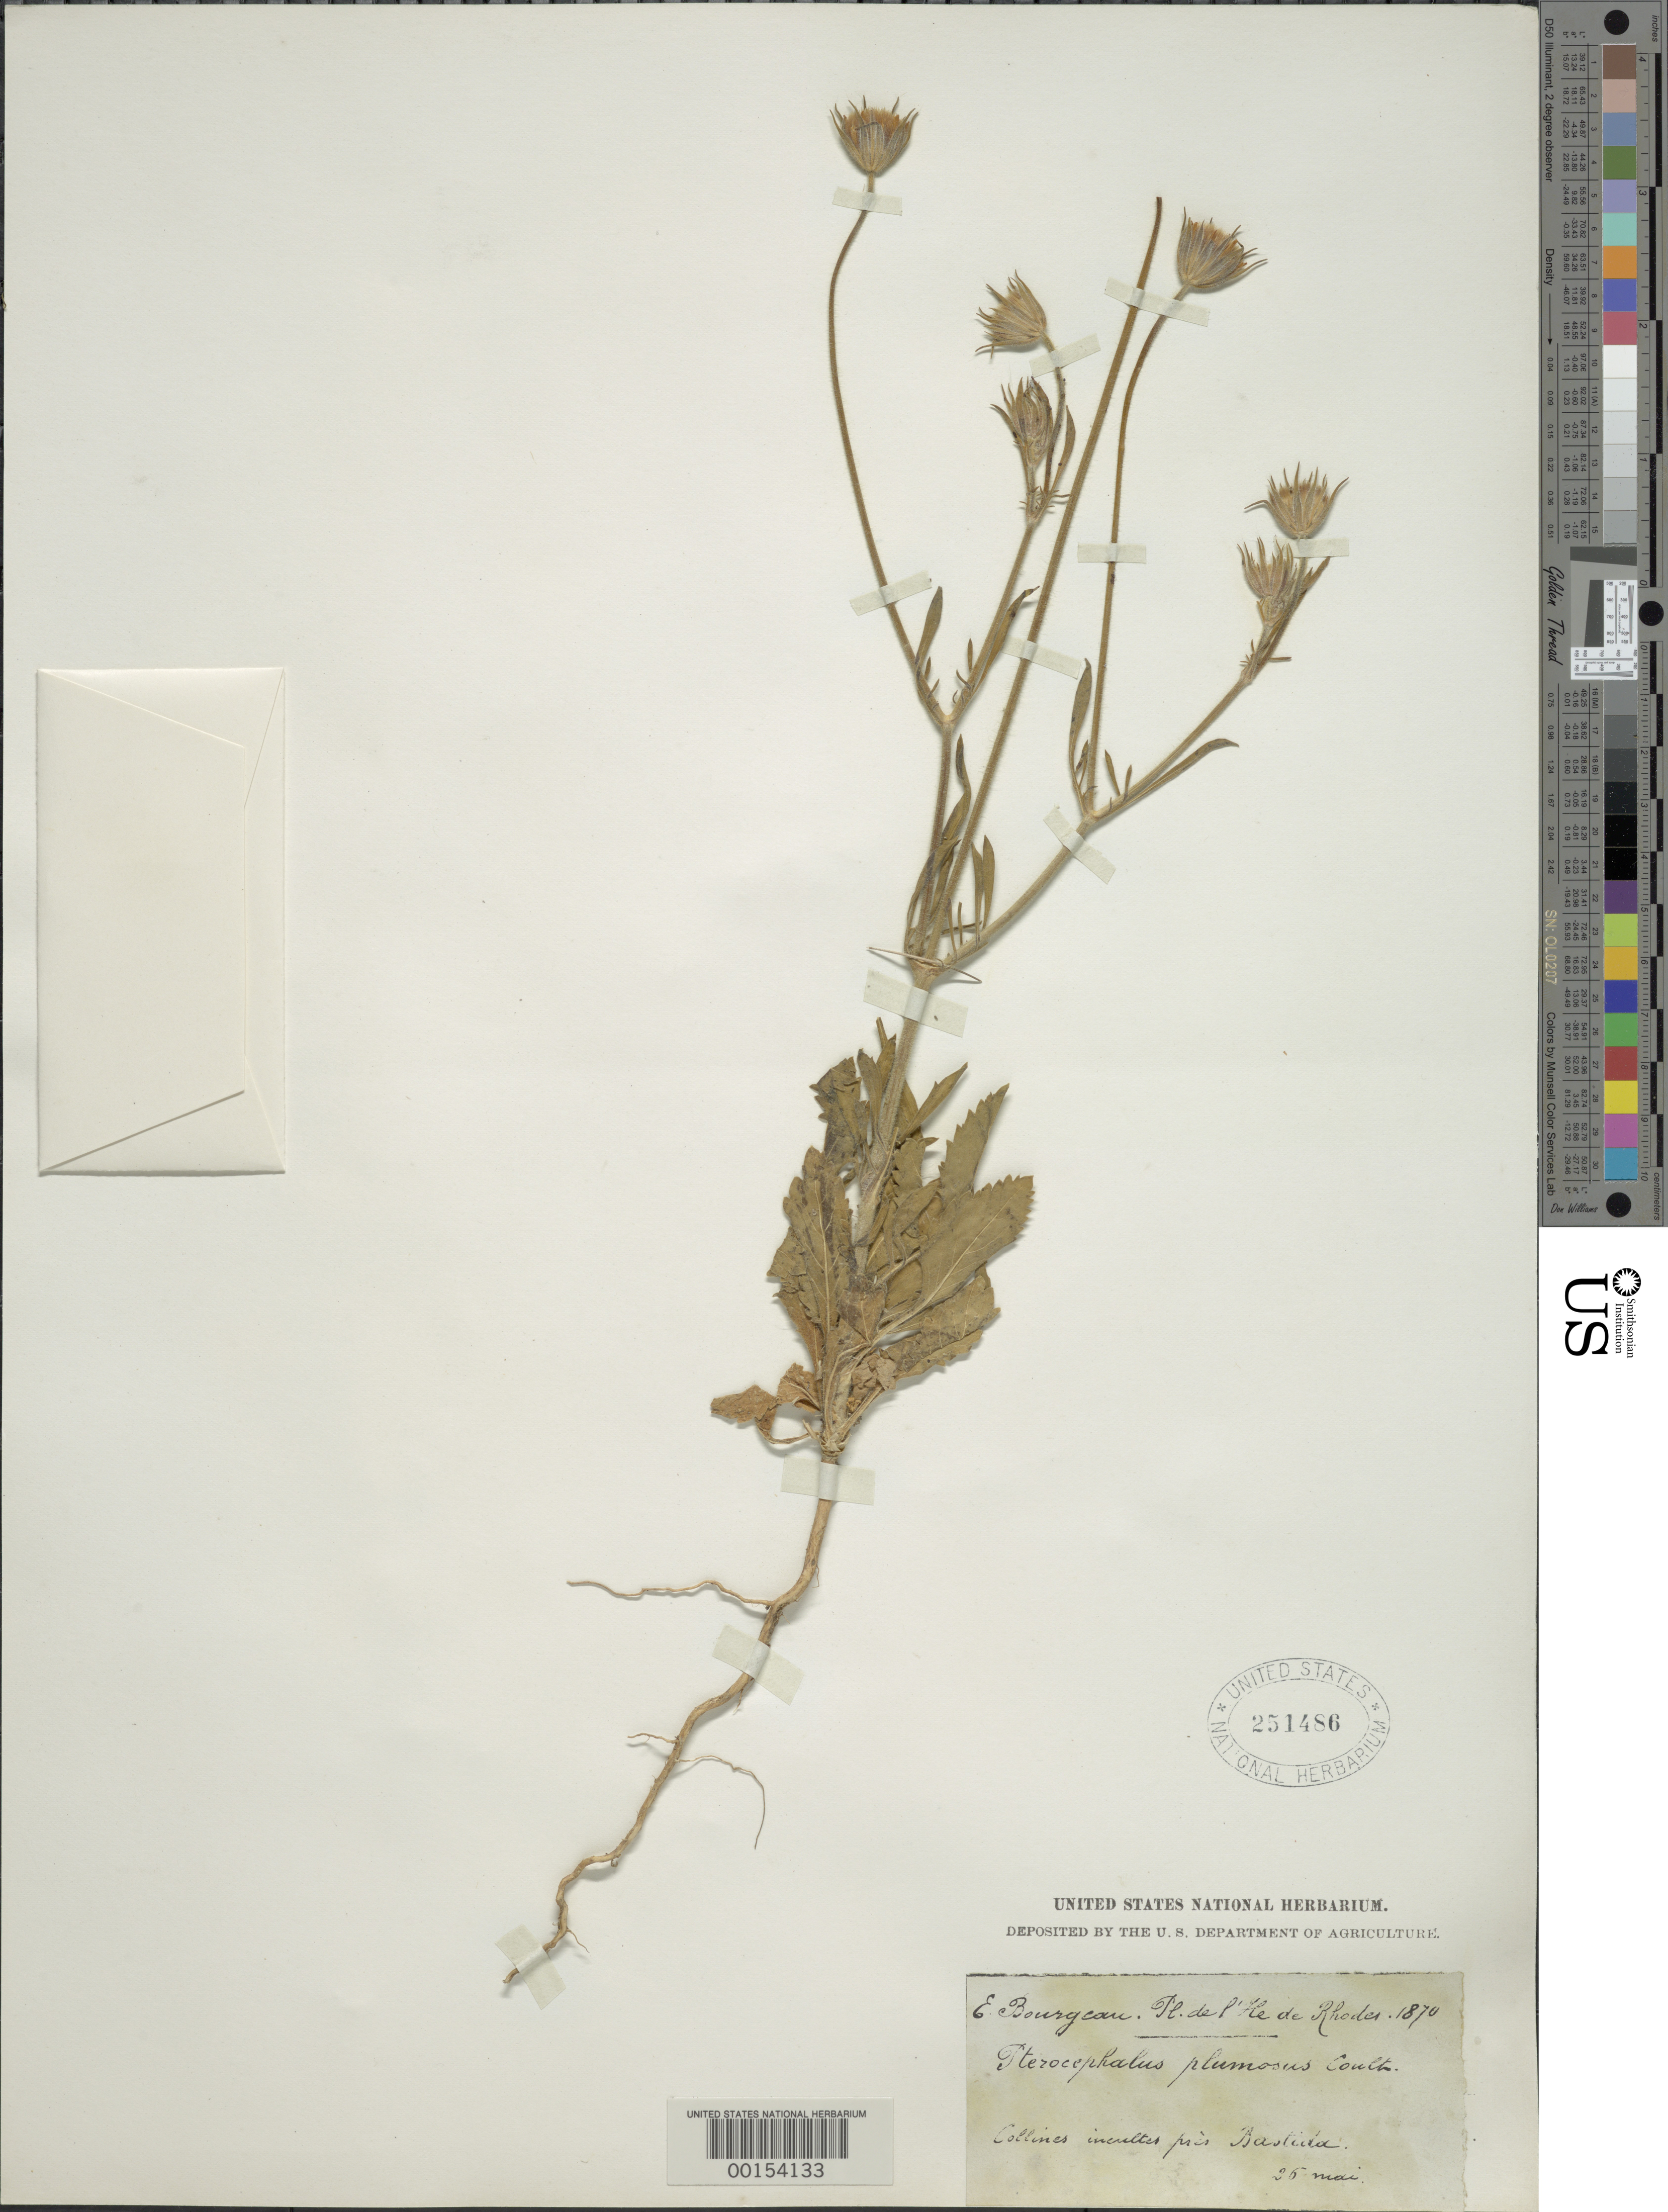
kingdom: Plantae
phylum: Tracheophyta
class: Magnoliopsida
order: Dipsacales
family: Caprifoliaceae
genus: Pterocephalus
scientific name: Pterocephalus plumosus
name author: (L.) Coult.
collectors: E. Bourgeau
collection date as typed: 26 May 1870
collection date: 1870-05-26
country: Greece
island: Rhodes Island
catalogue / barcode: US 251486